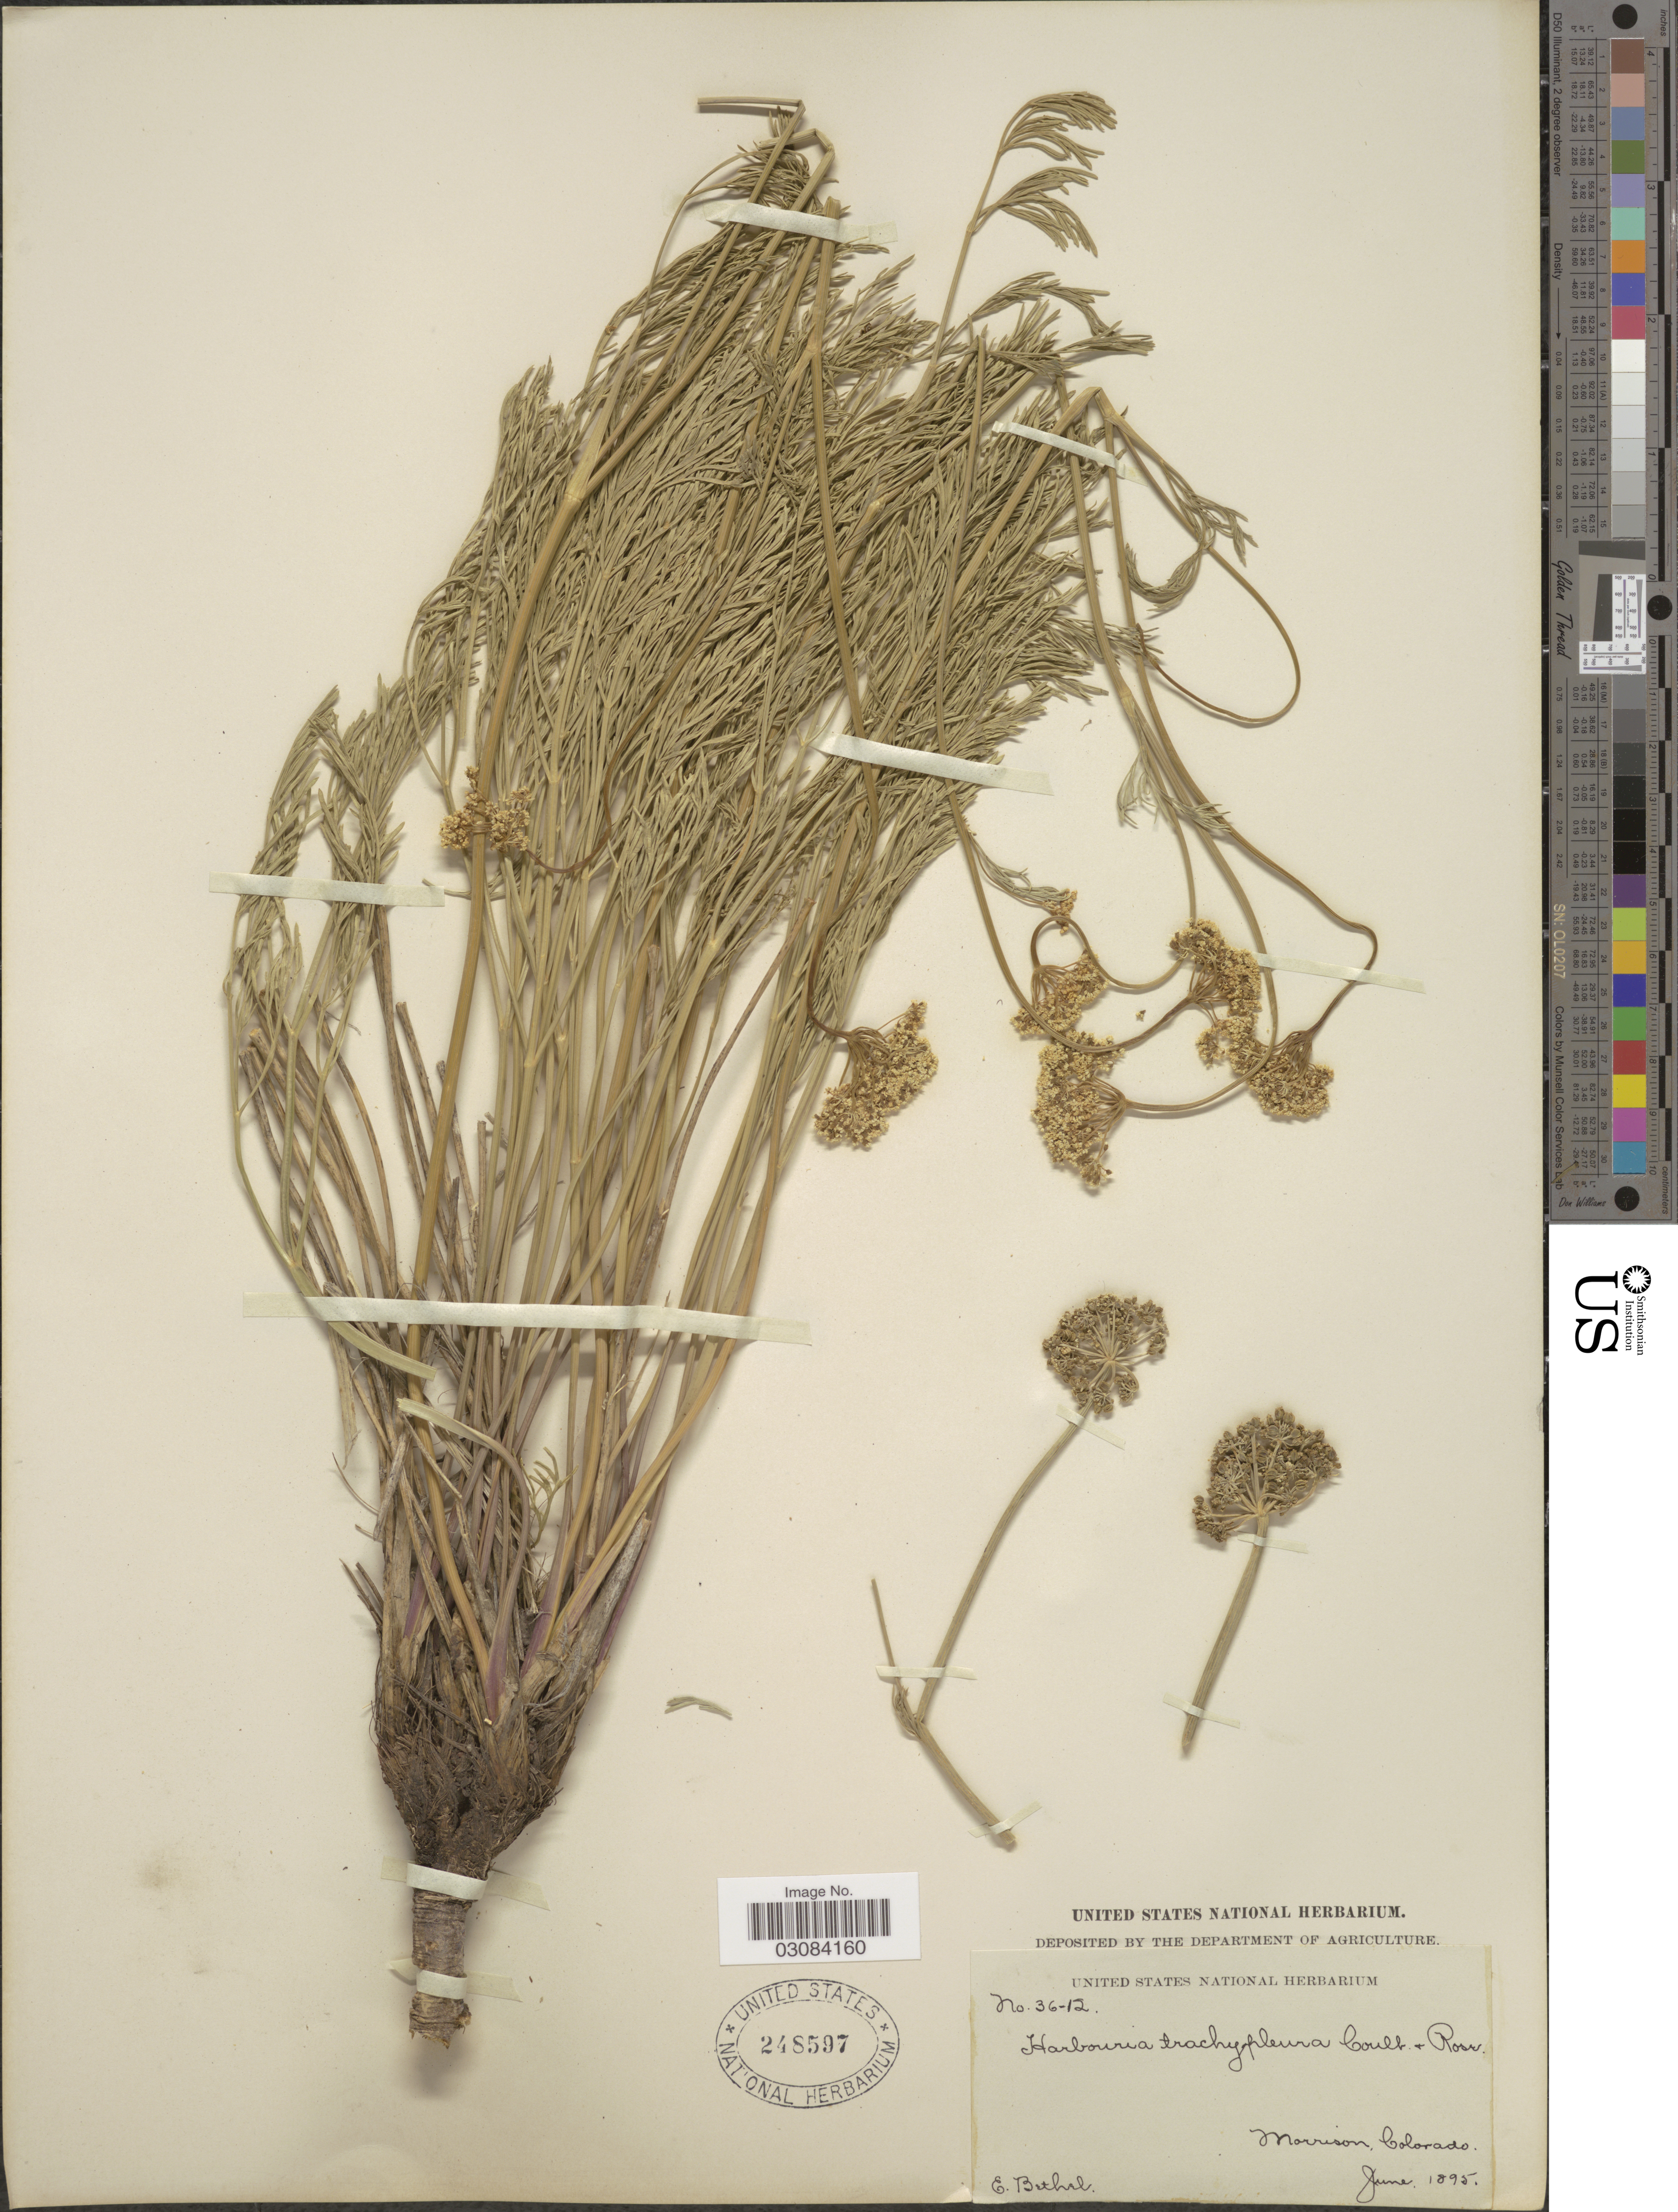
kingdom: Plantae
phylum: Tracheophyta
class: Magnoliopsida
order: Apiales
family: Apiaceae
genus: Harbouria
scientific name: Harbouria trachypleura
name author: (A. Gray) J.M. Coult. & Rose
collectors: E. Bethel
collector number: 36-12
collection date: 1895-06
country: United States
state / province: Colorado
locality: Morrison.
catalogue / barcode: US 248597